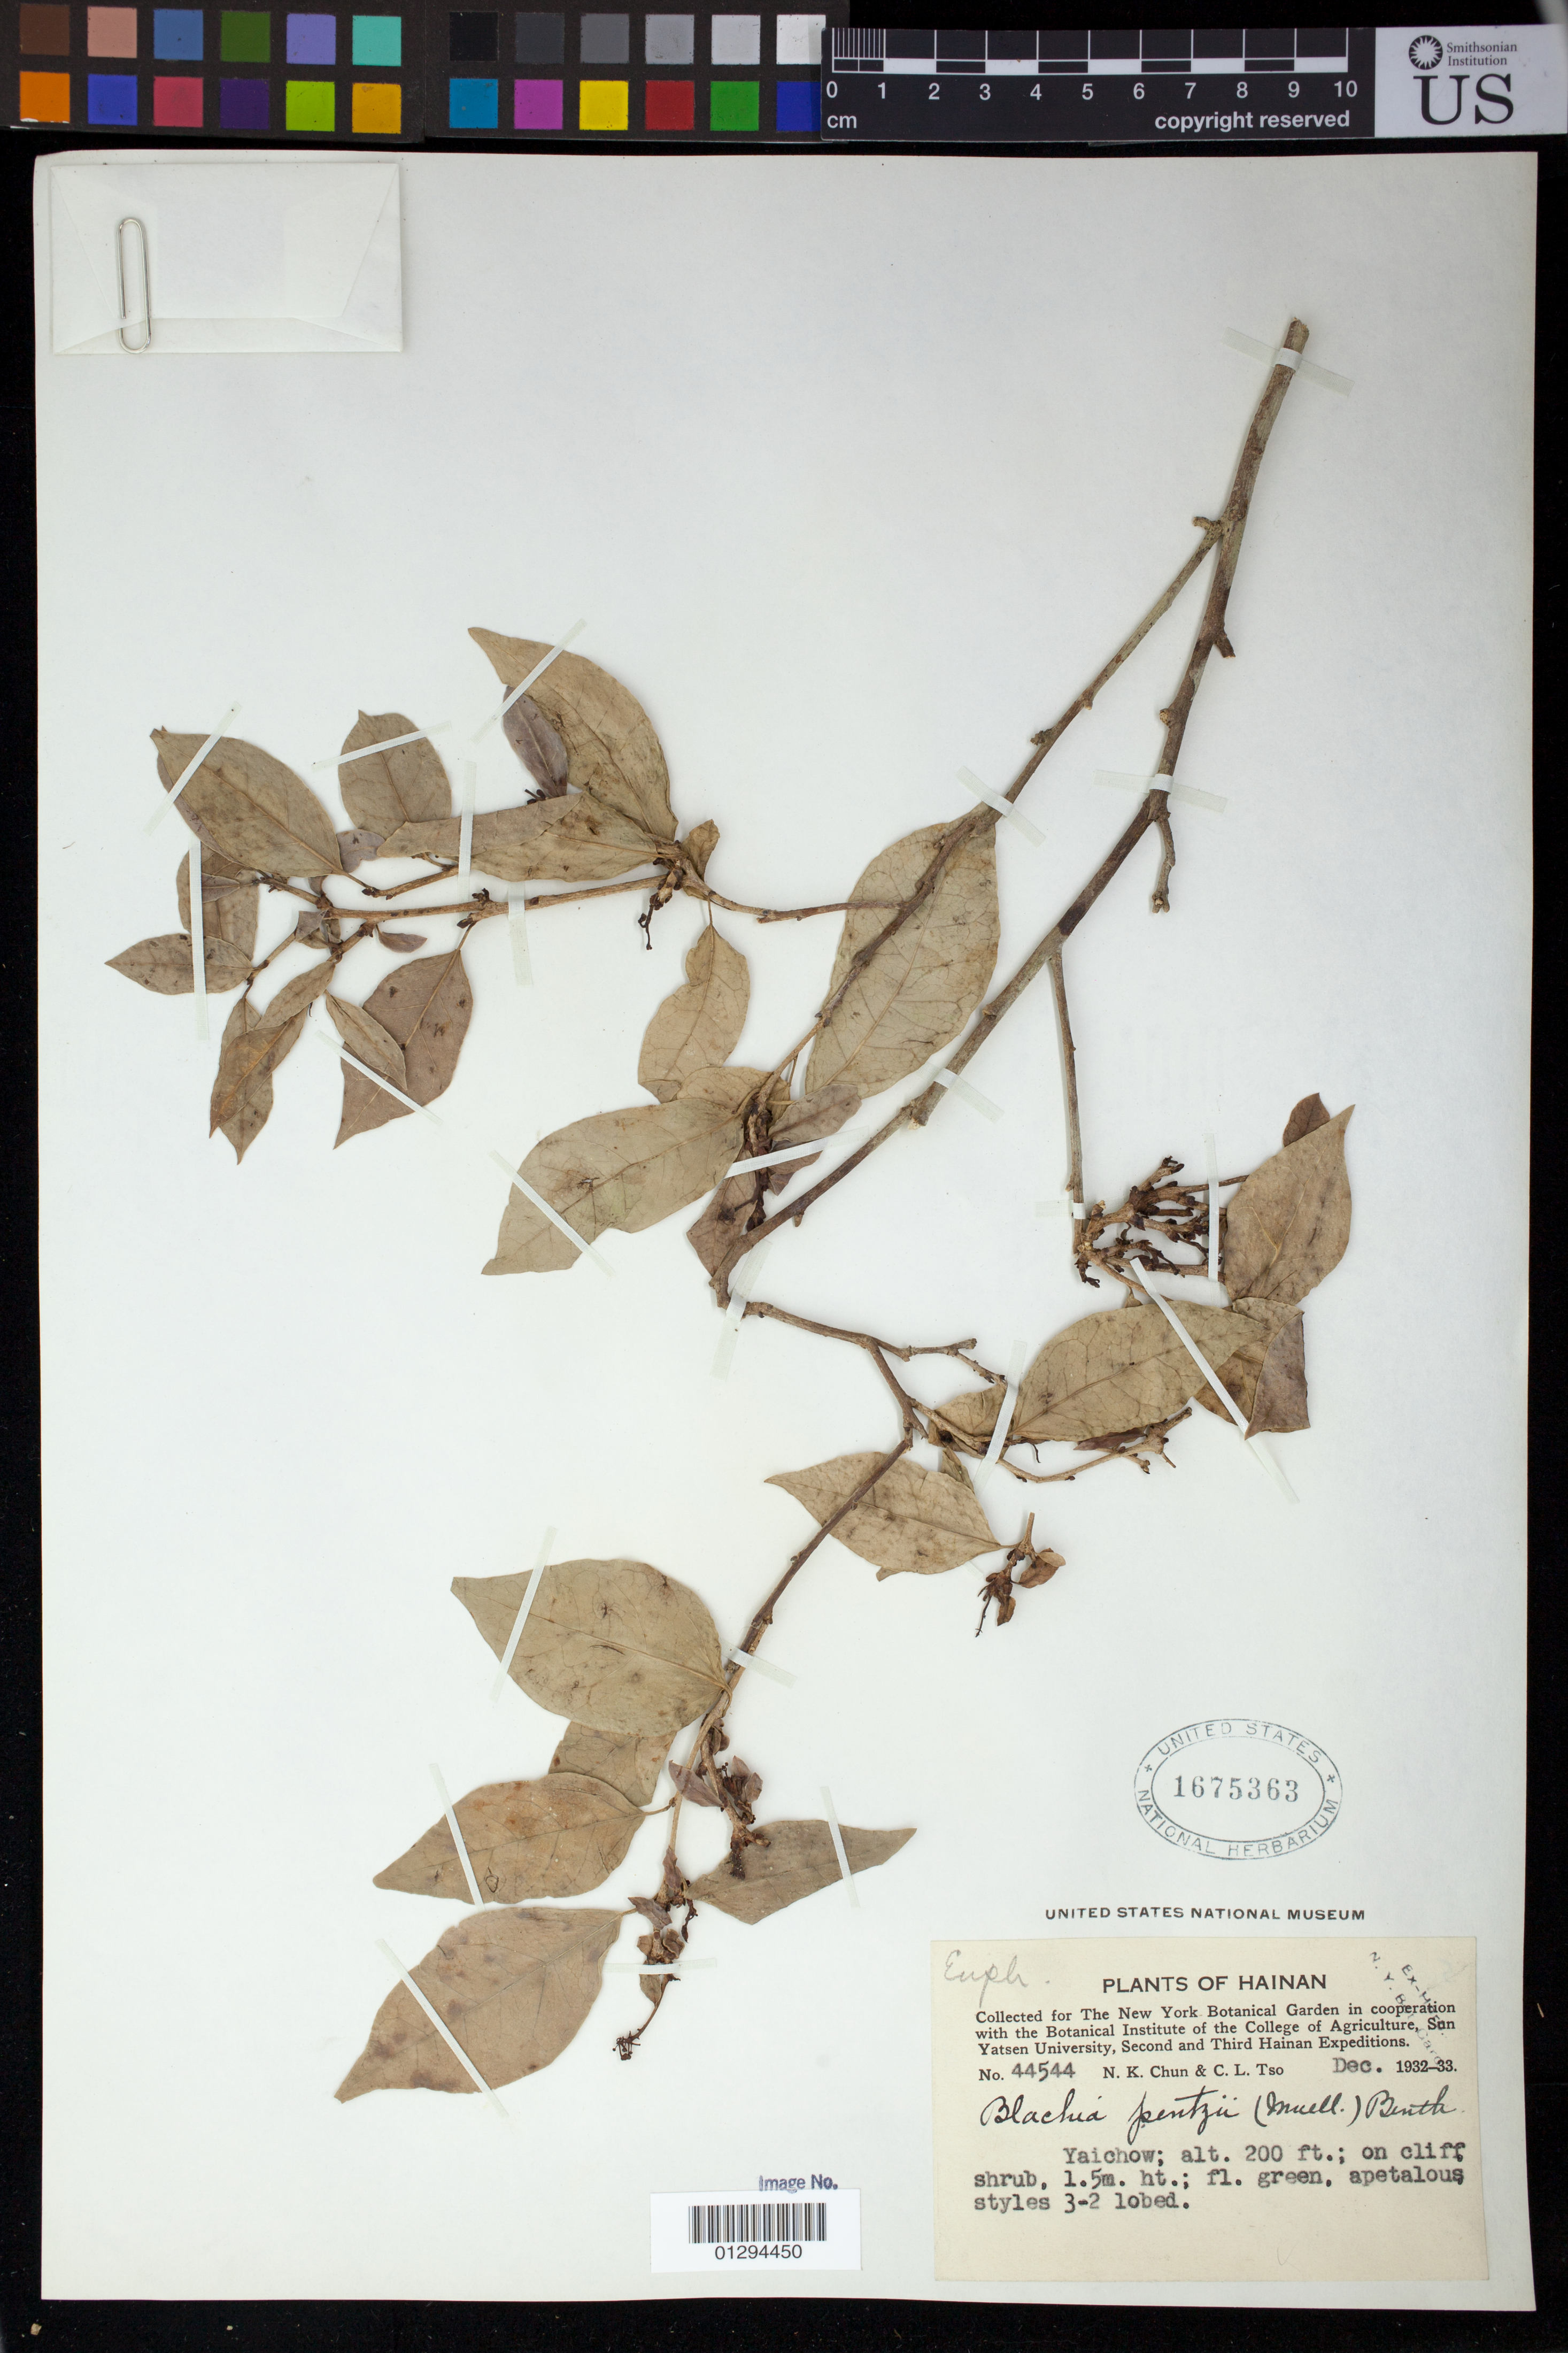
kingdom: Plantae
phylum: Tracheophyta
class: Magnoliopsida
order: Malpighiales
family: Euphorbiaceae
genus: Blachia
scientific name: Blachia pentzii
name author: (Müll. Arg.) Benth.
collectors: N. K. Chun & C. Tso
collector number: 44544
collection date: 1932-12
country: China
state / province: Hainan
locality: Yaichow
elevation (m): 61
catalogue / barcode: US 1675363